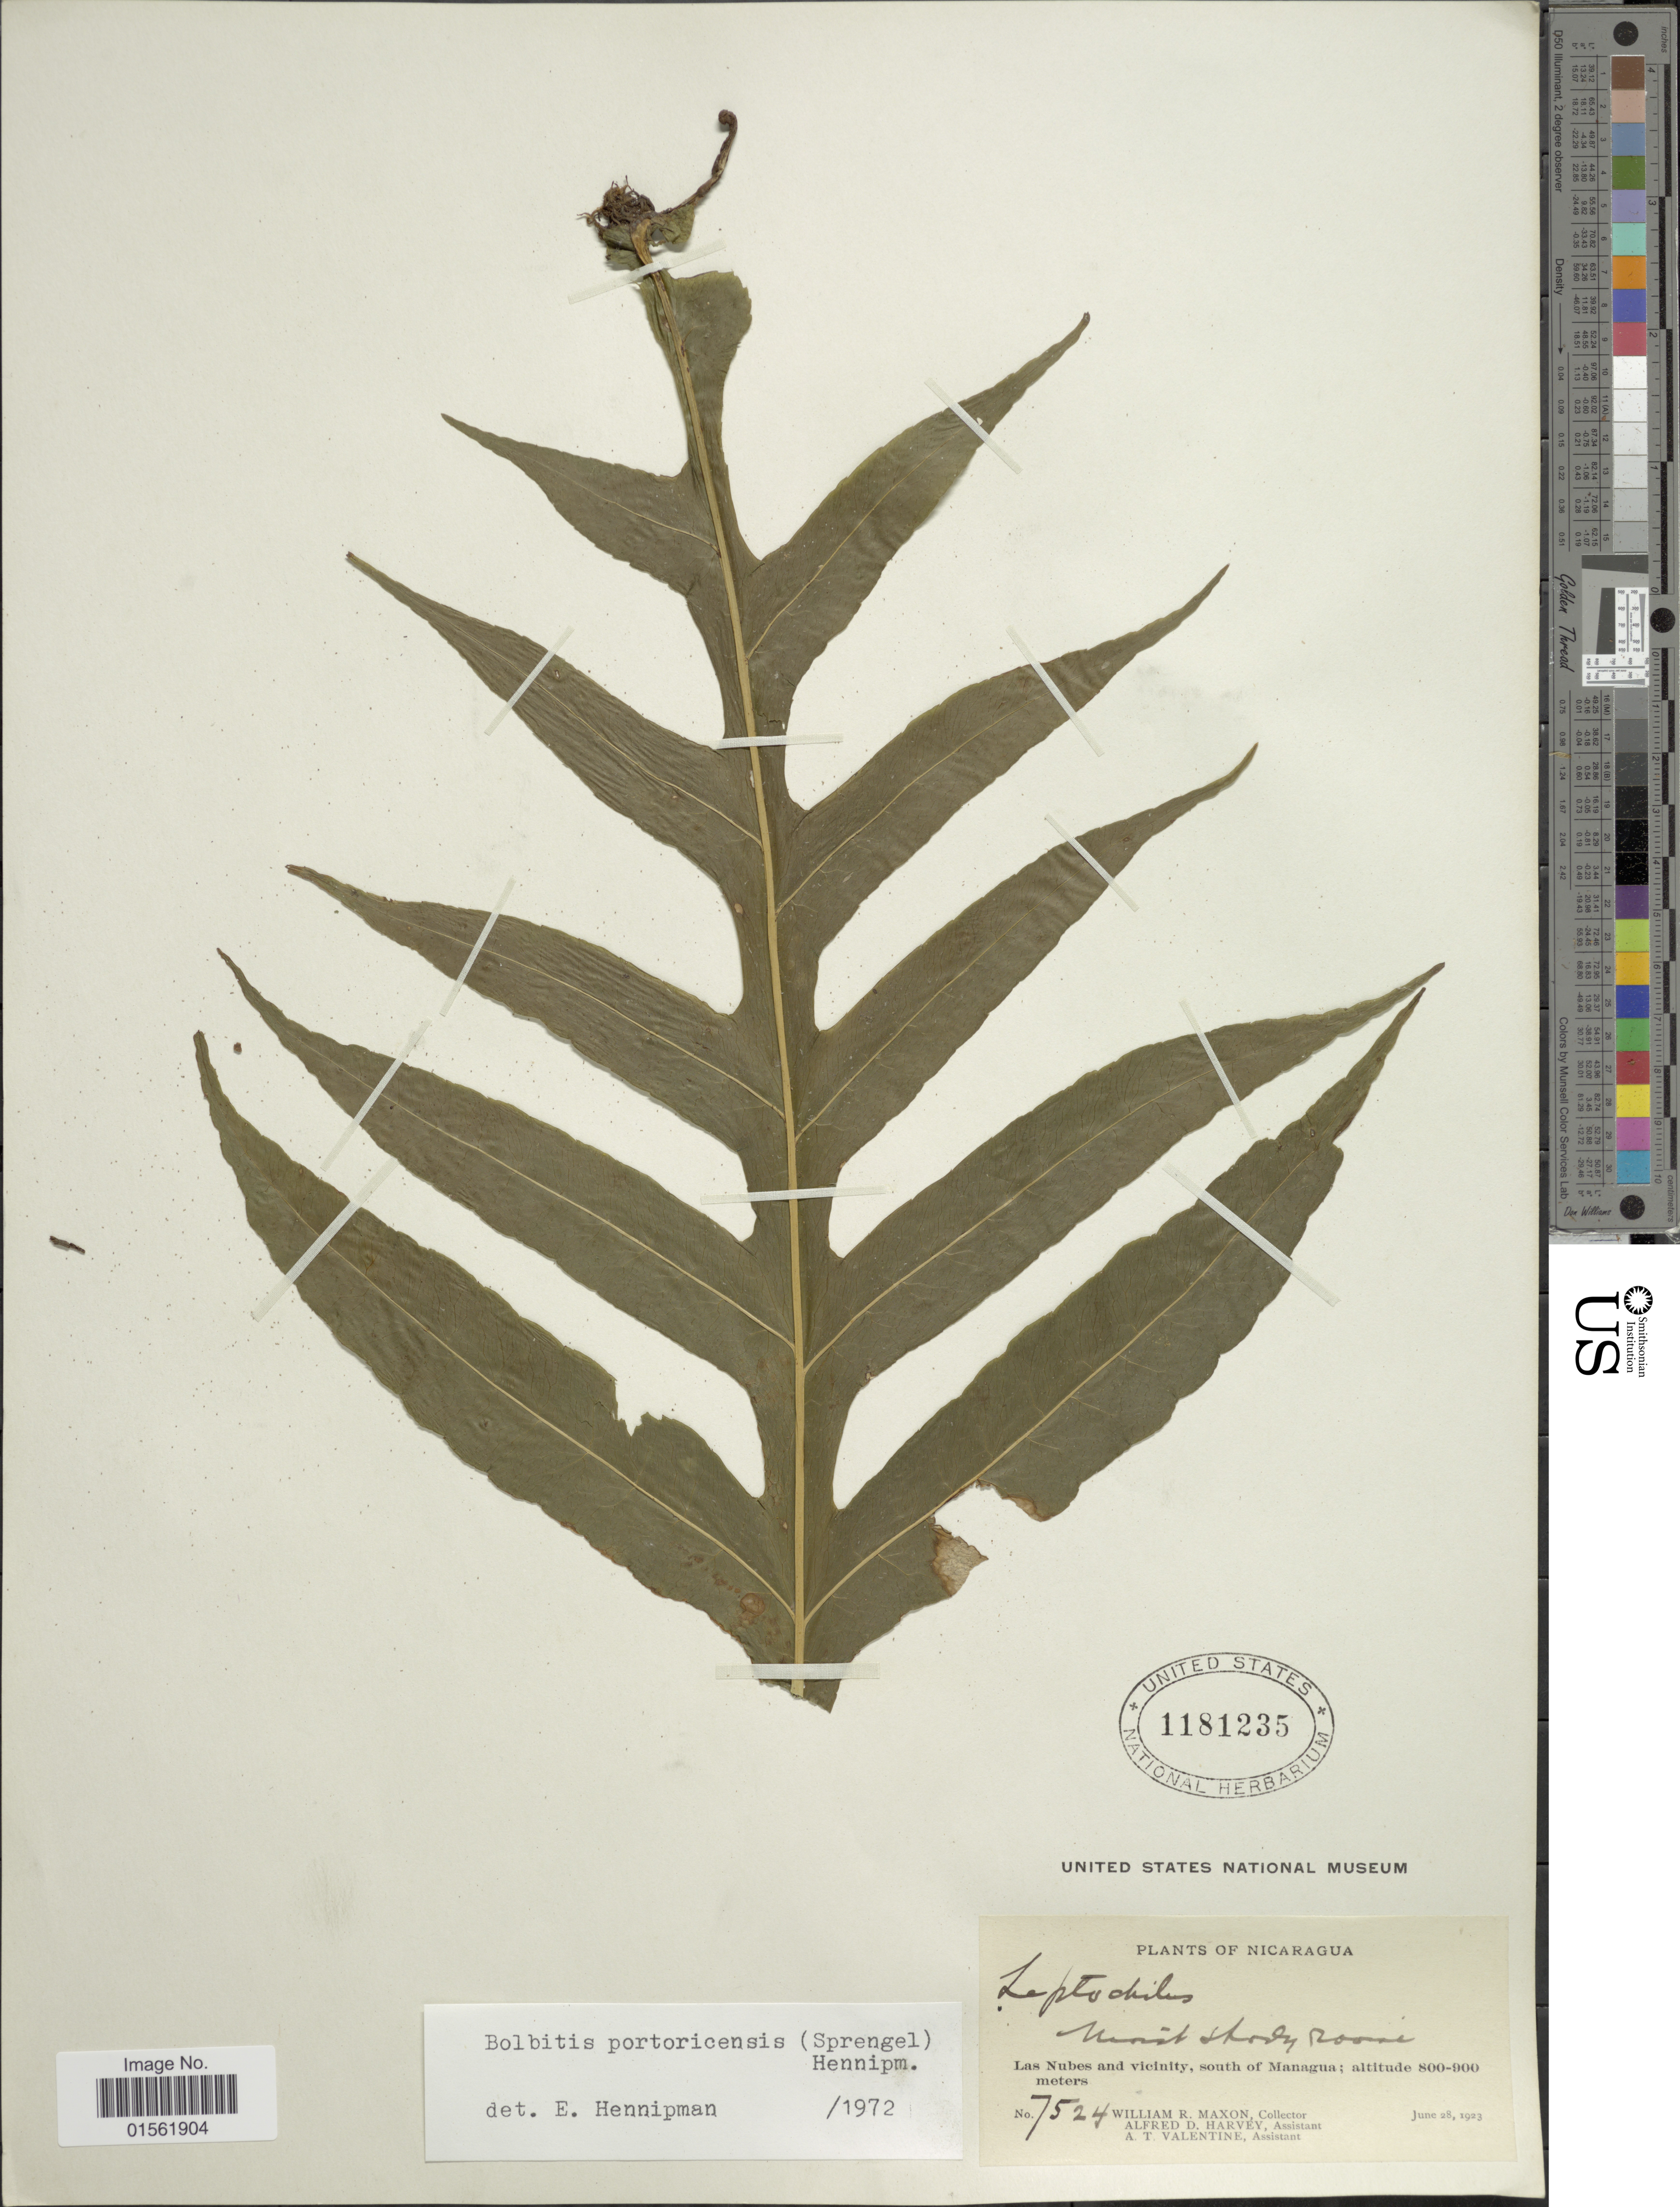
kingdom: Plantae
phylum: Tracheophyta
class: Polypodiopsida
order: Polypodiales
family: Dryopteridaceae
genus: Bolbitis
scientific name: Bolbitis portoricensis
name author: (Spreng.) Hennipman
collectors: W. R. Maxon, A. D. Harvey & A. Valentine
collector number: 7524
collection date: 1923-06-28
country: Nicaragua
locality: Las Nubes and vicinity, south of Managua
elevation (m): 800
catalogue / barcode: US 1181235